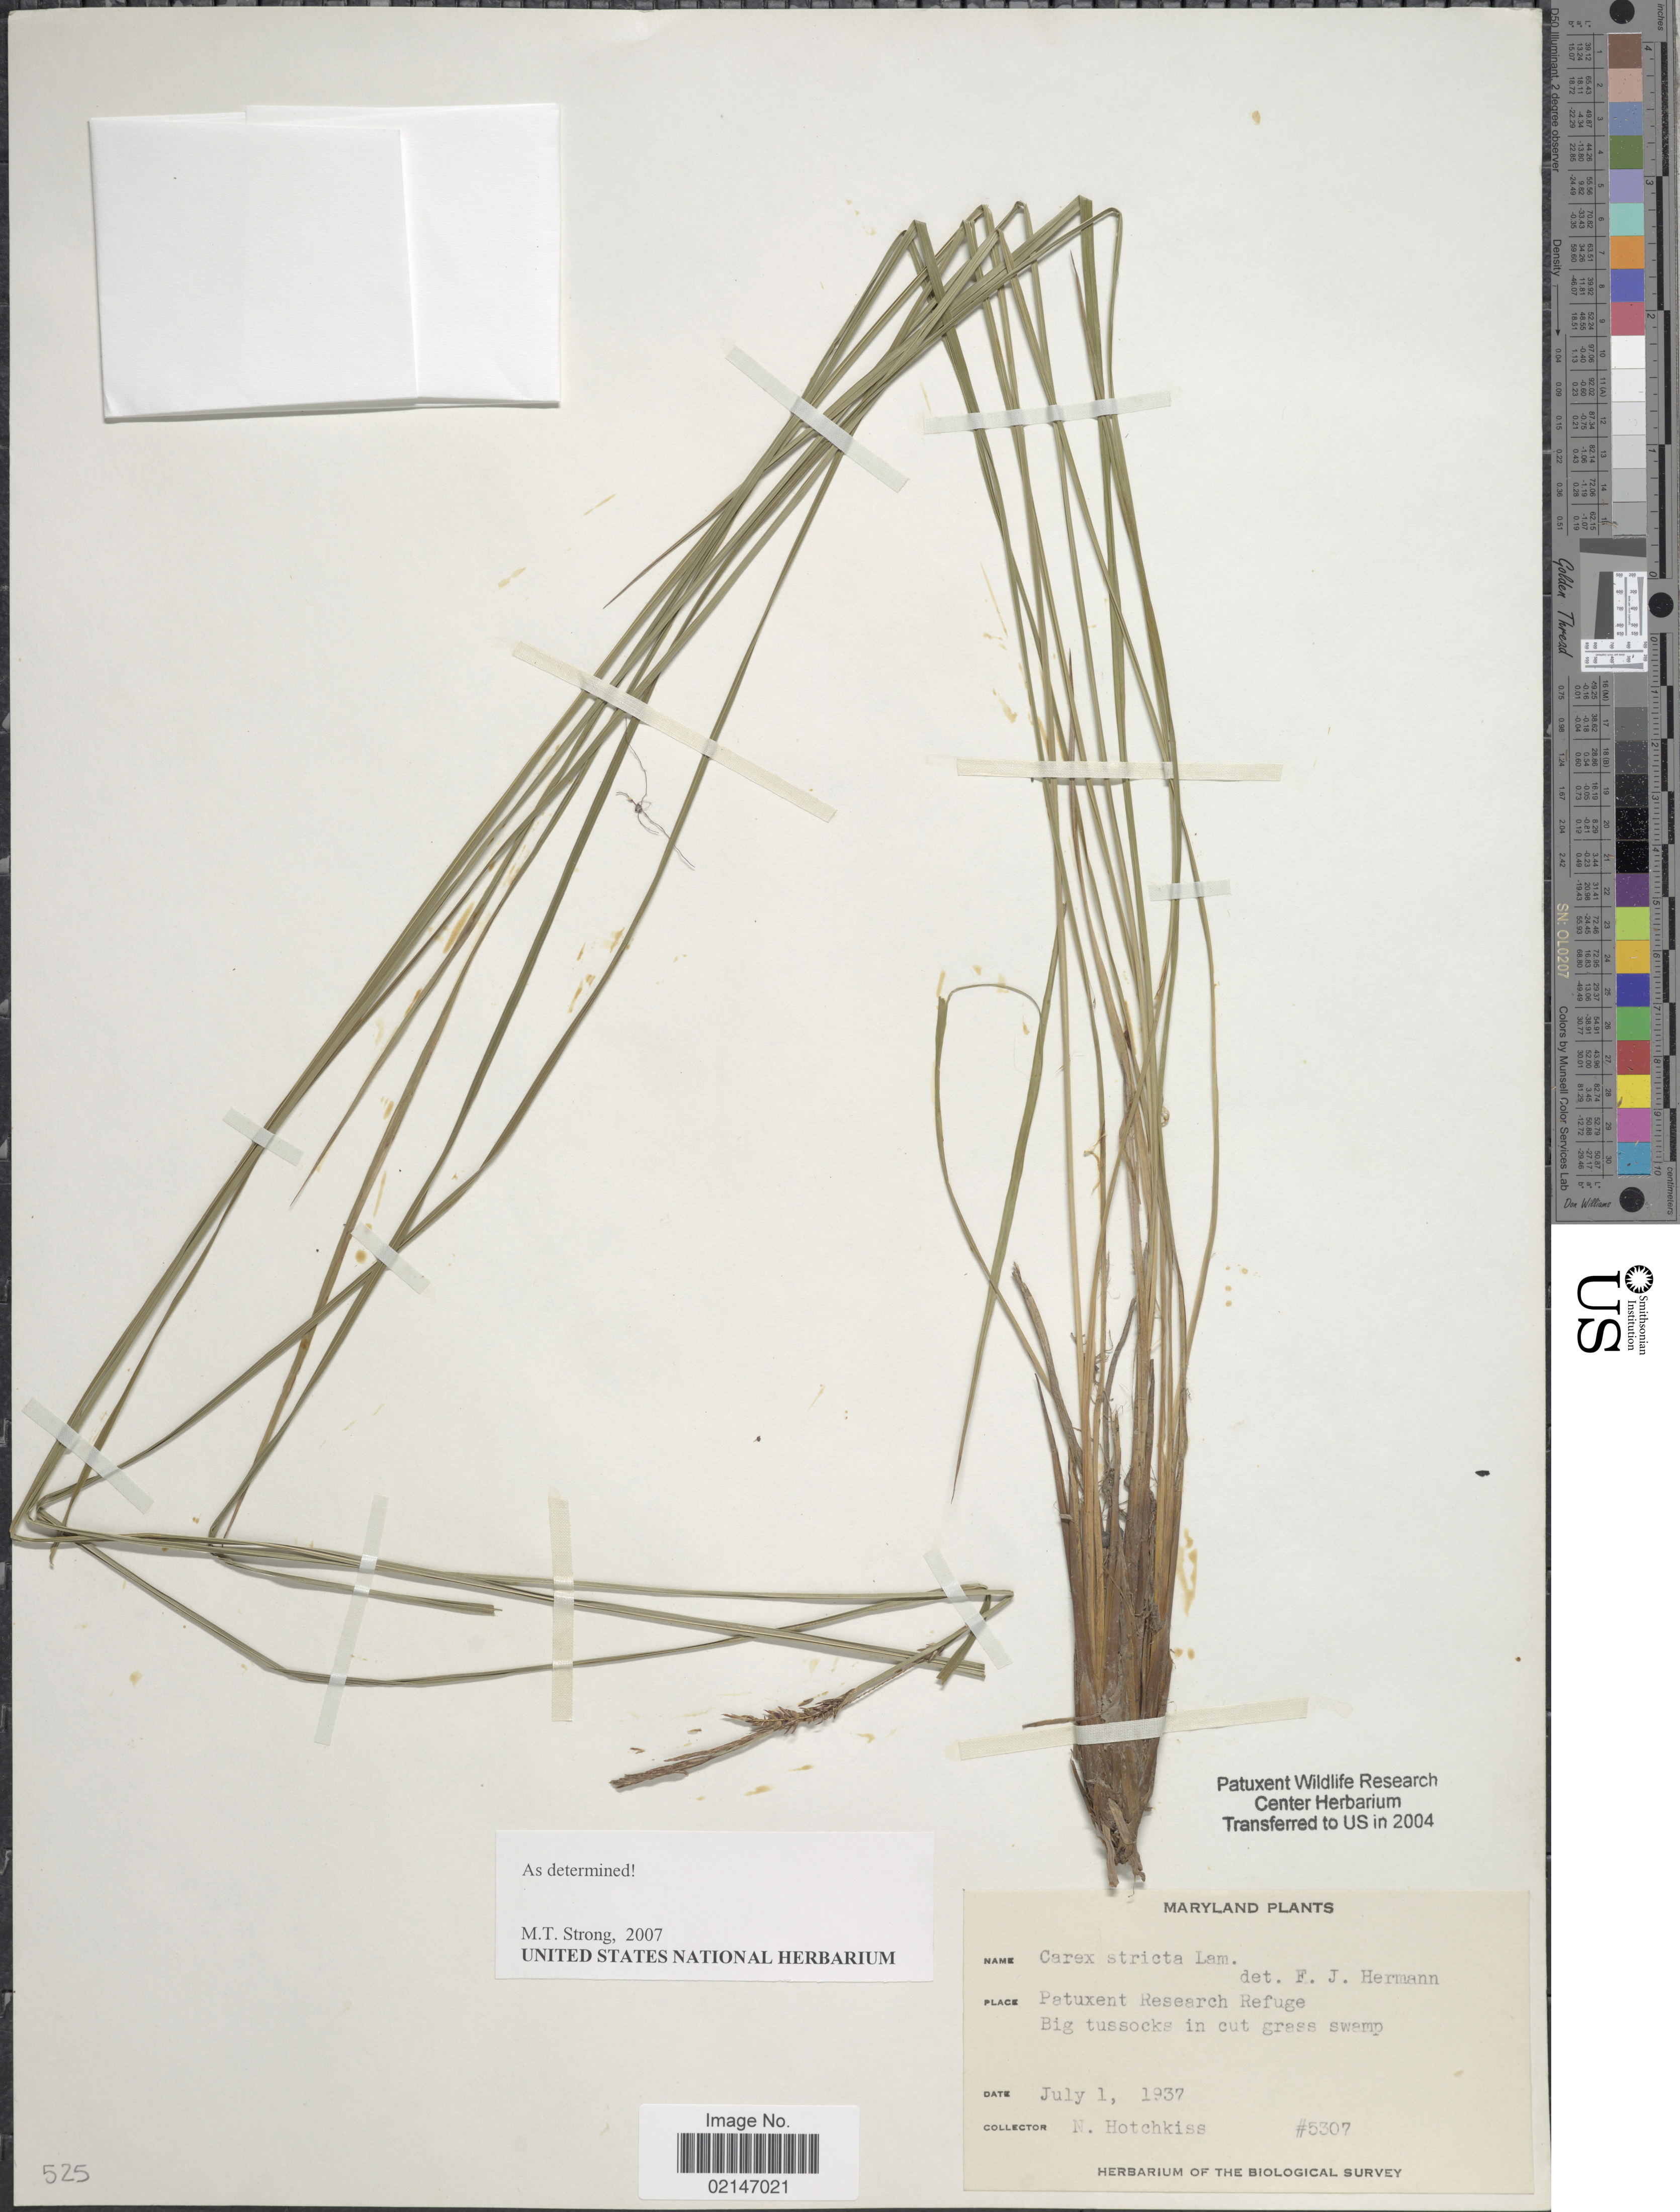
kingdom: Plantae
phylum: Tracheophyta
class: Liliopsida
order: Poales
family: Cyperaceae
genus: Carex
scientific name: Carex stricta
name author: Lam.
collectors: N. Hotchkiss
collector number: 5307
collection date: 1937-07-01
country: United States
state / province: Maryland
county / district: Prince George's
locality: Patuxent Research Refuge, Big tussocks in cut grass swamp